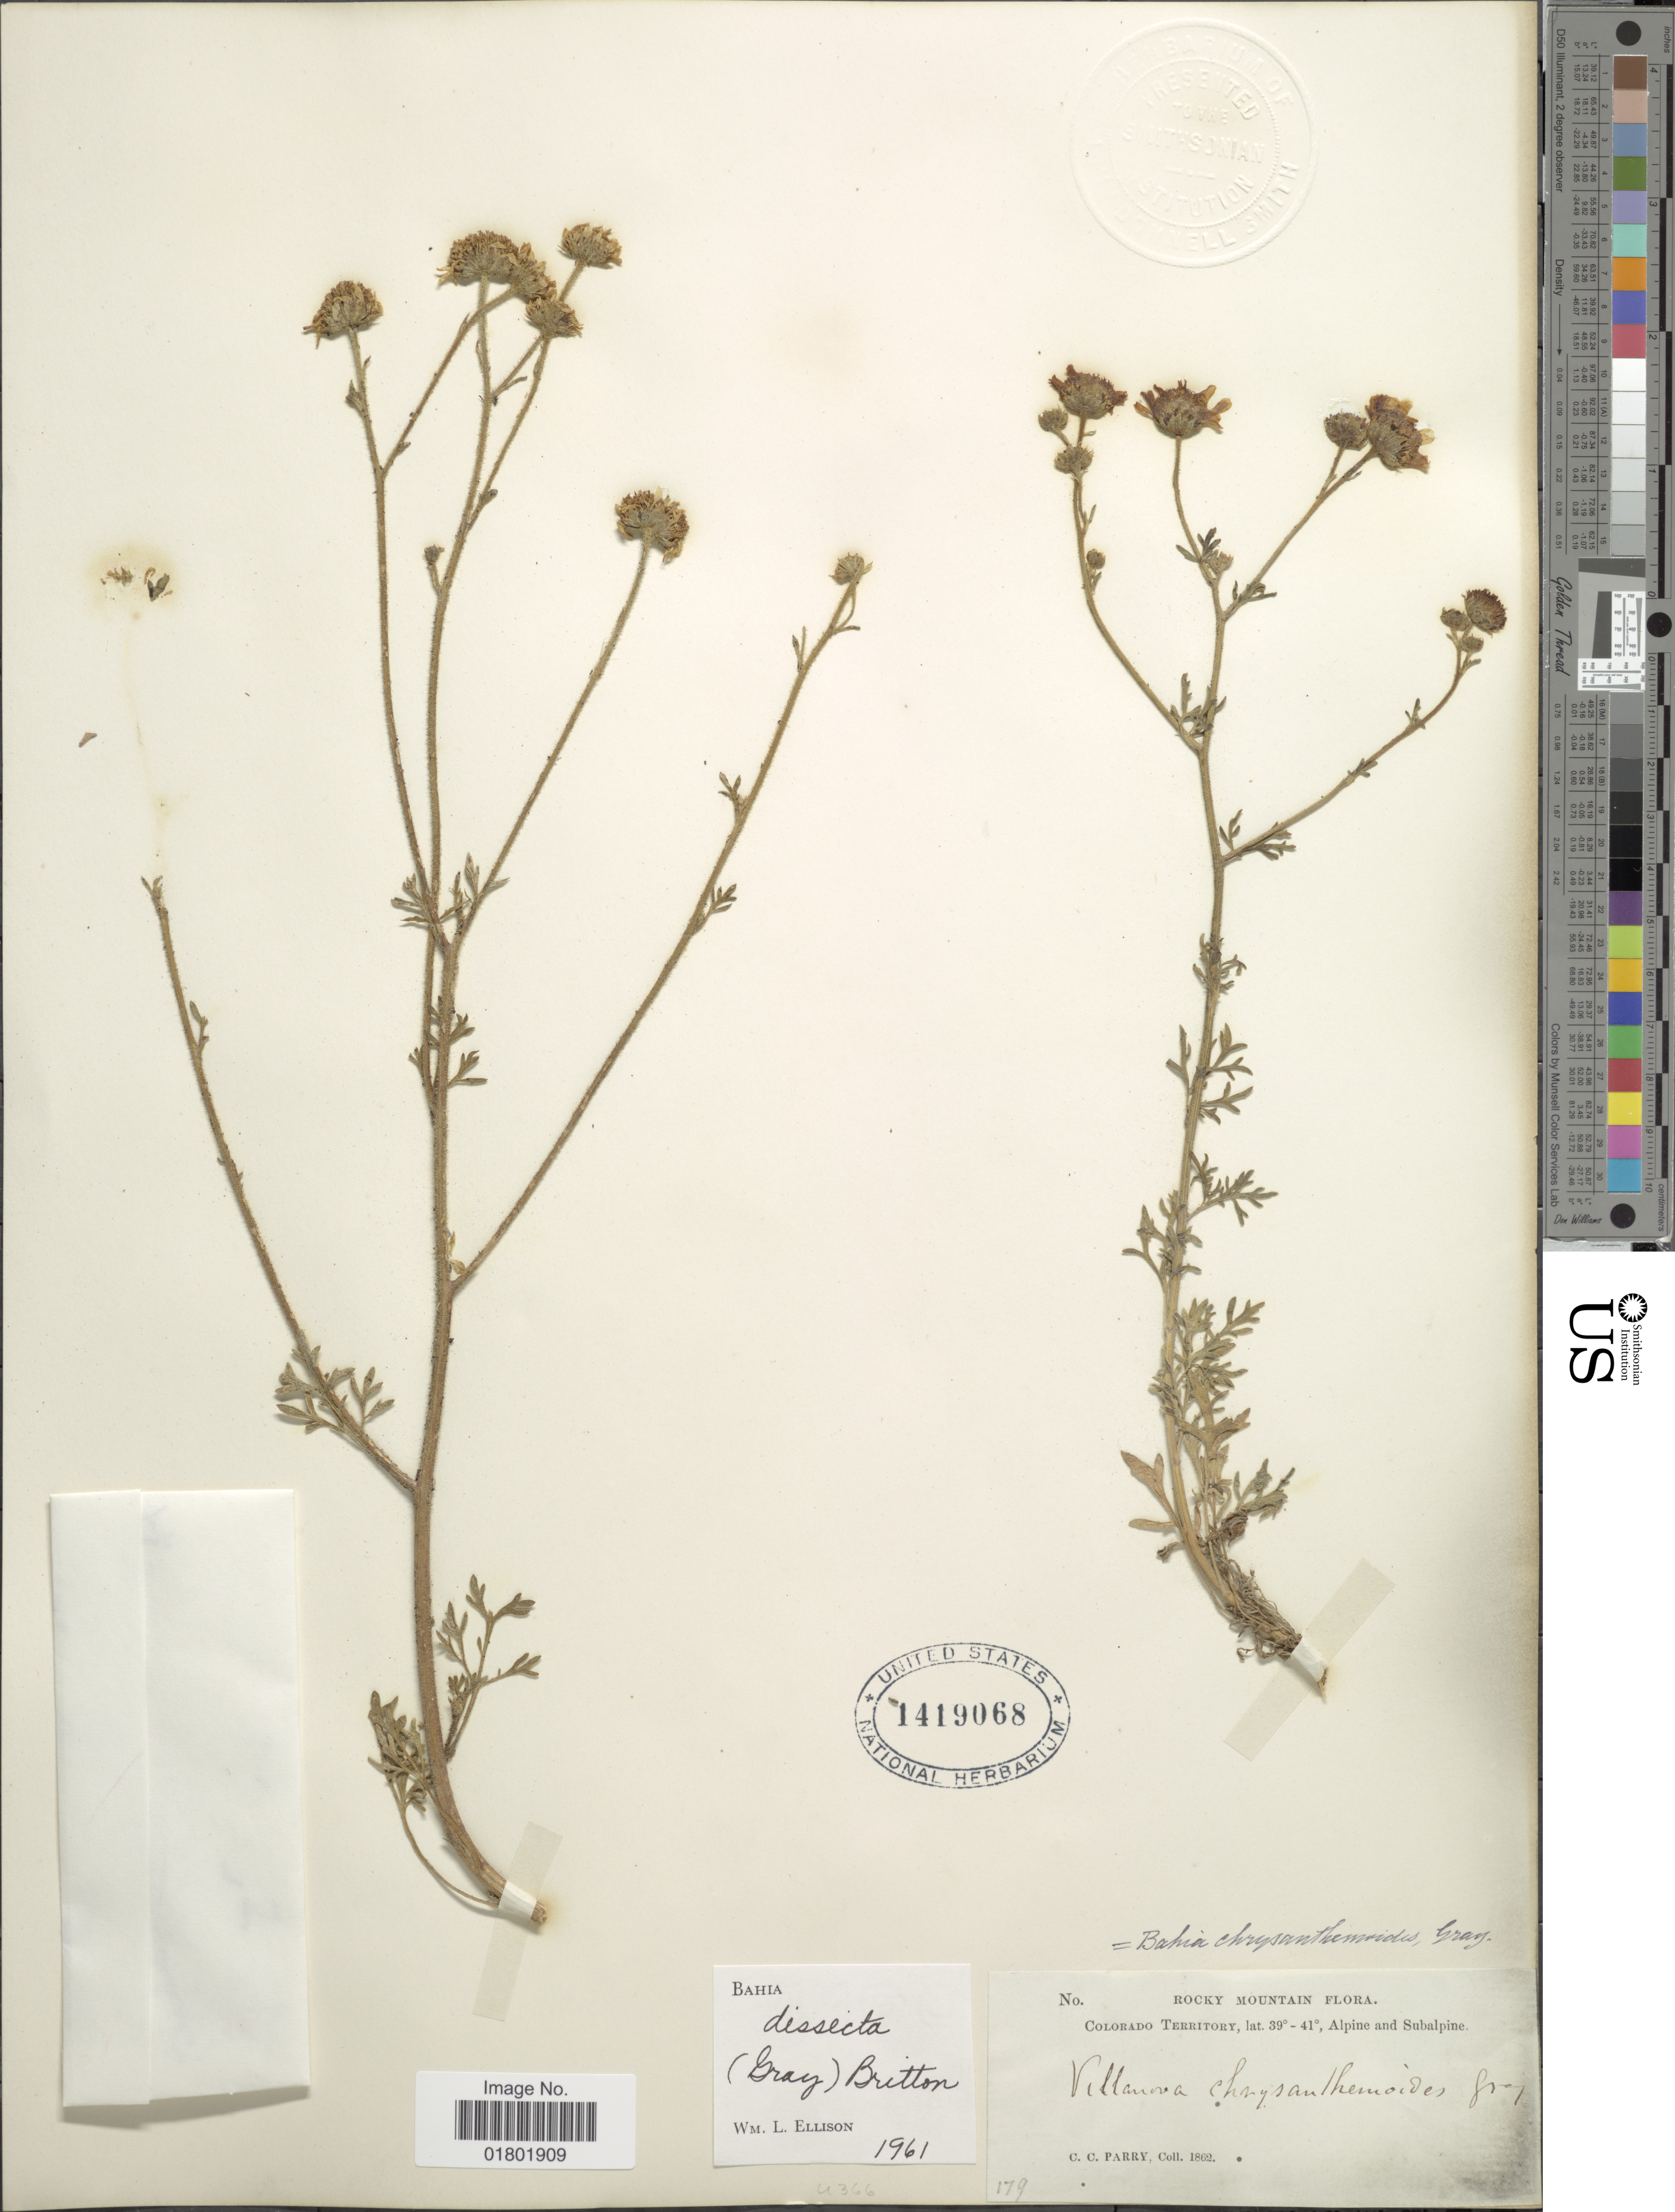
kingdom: Plantae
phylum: Tracheophyta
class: Magnoliopsida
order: Asterales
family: Asteraceae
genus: Bahia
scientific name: Bahia dissecta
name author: (A. Gray) Britton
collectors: C. C. Parry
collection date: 1862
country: United States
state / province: Colorado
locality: Rocky Mountain, Colorado Territory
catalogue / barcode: US 1419068